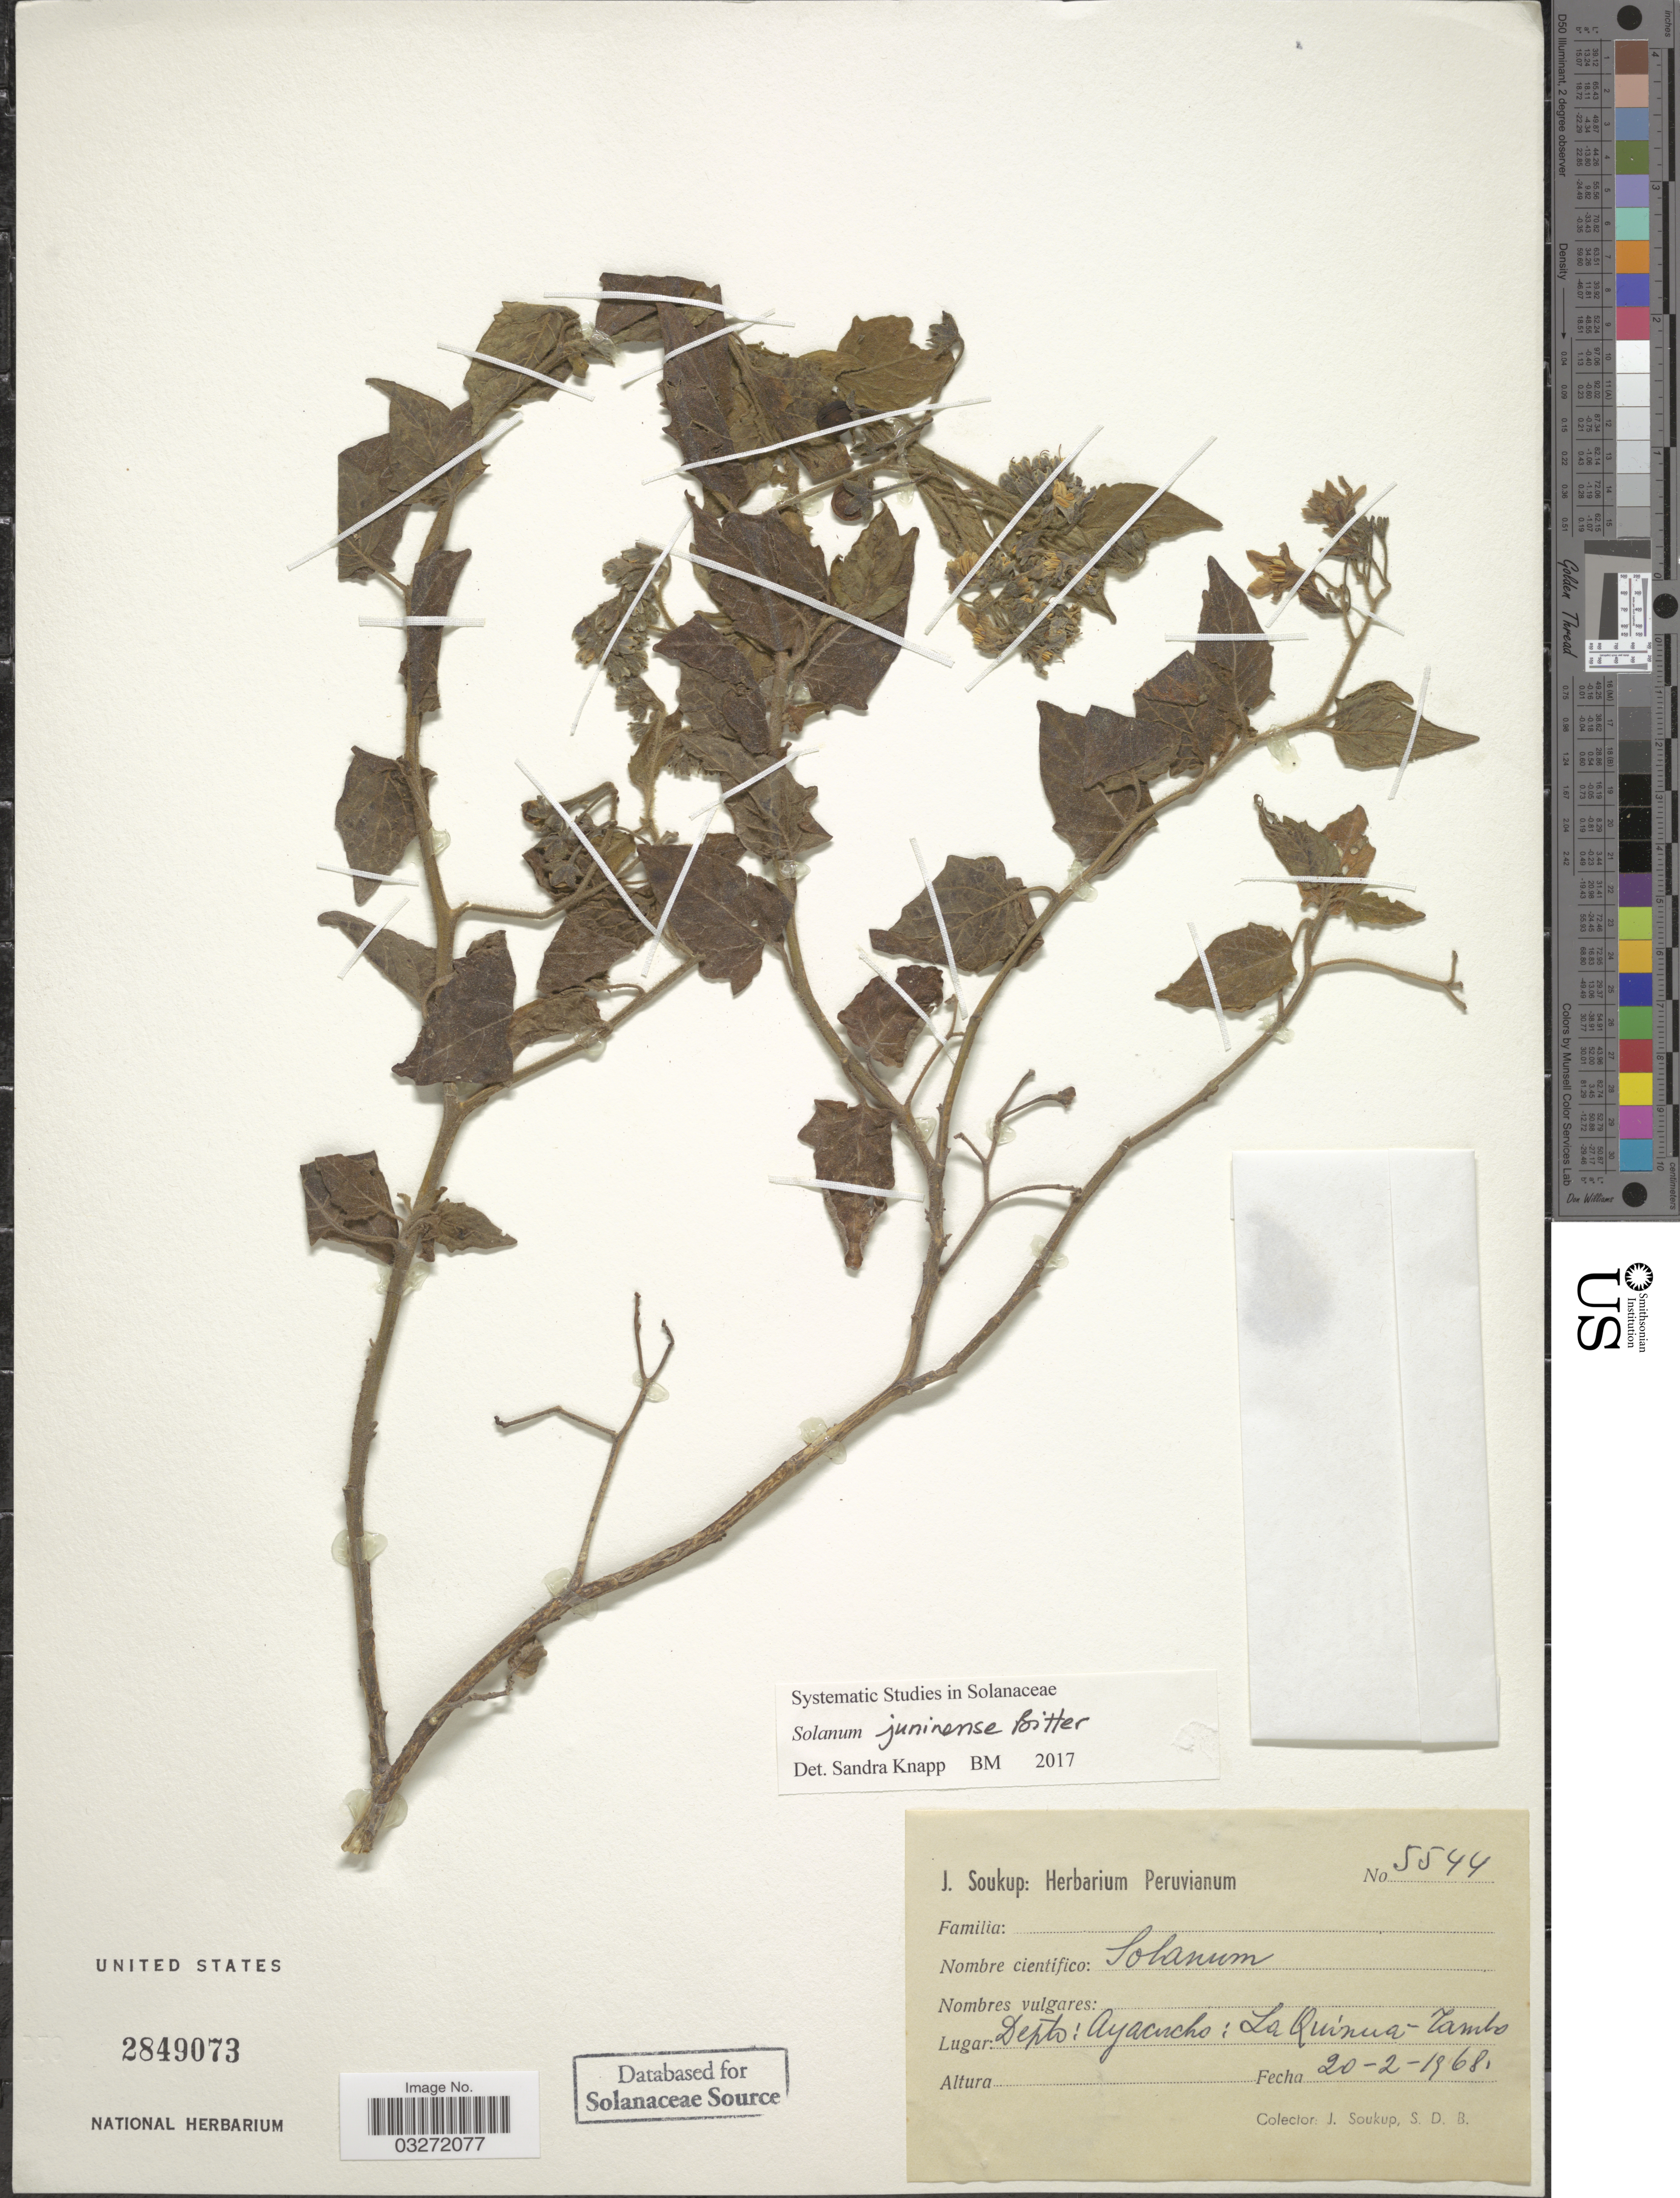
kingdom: Plantae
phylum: Tracheophyta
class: Magnoliopsida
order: Solanales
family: Solanaceae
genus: Solanum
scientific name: Solanum juninense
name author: Bitter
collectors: J. Soukup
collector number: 5544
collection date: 1968-02-20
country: Peru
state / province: Ayacucho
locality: Depto: Ayacucho : La Quinua-Tambo.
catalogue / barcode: US 2849073